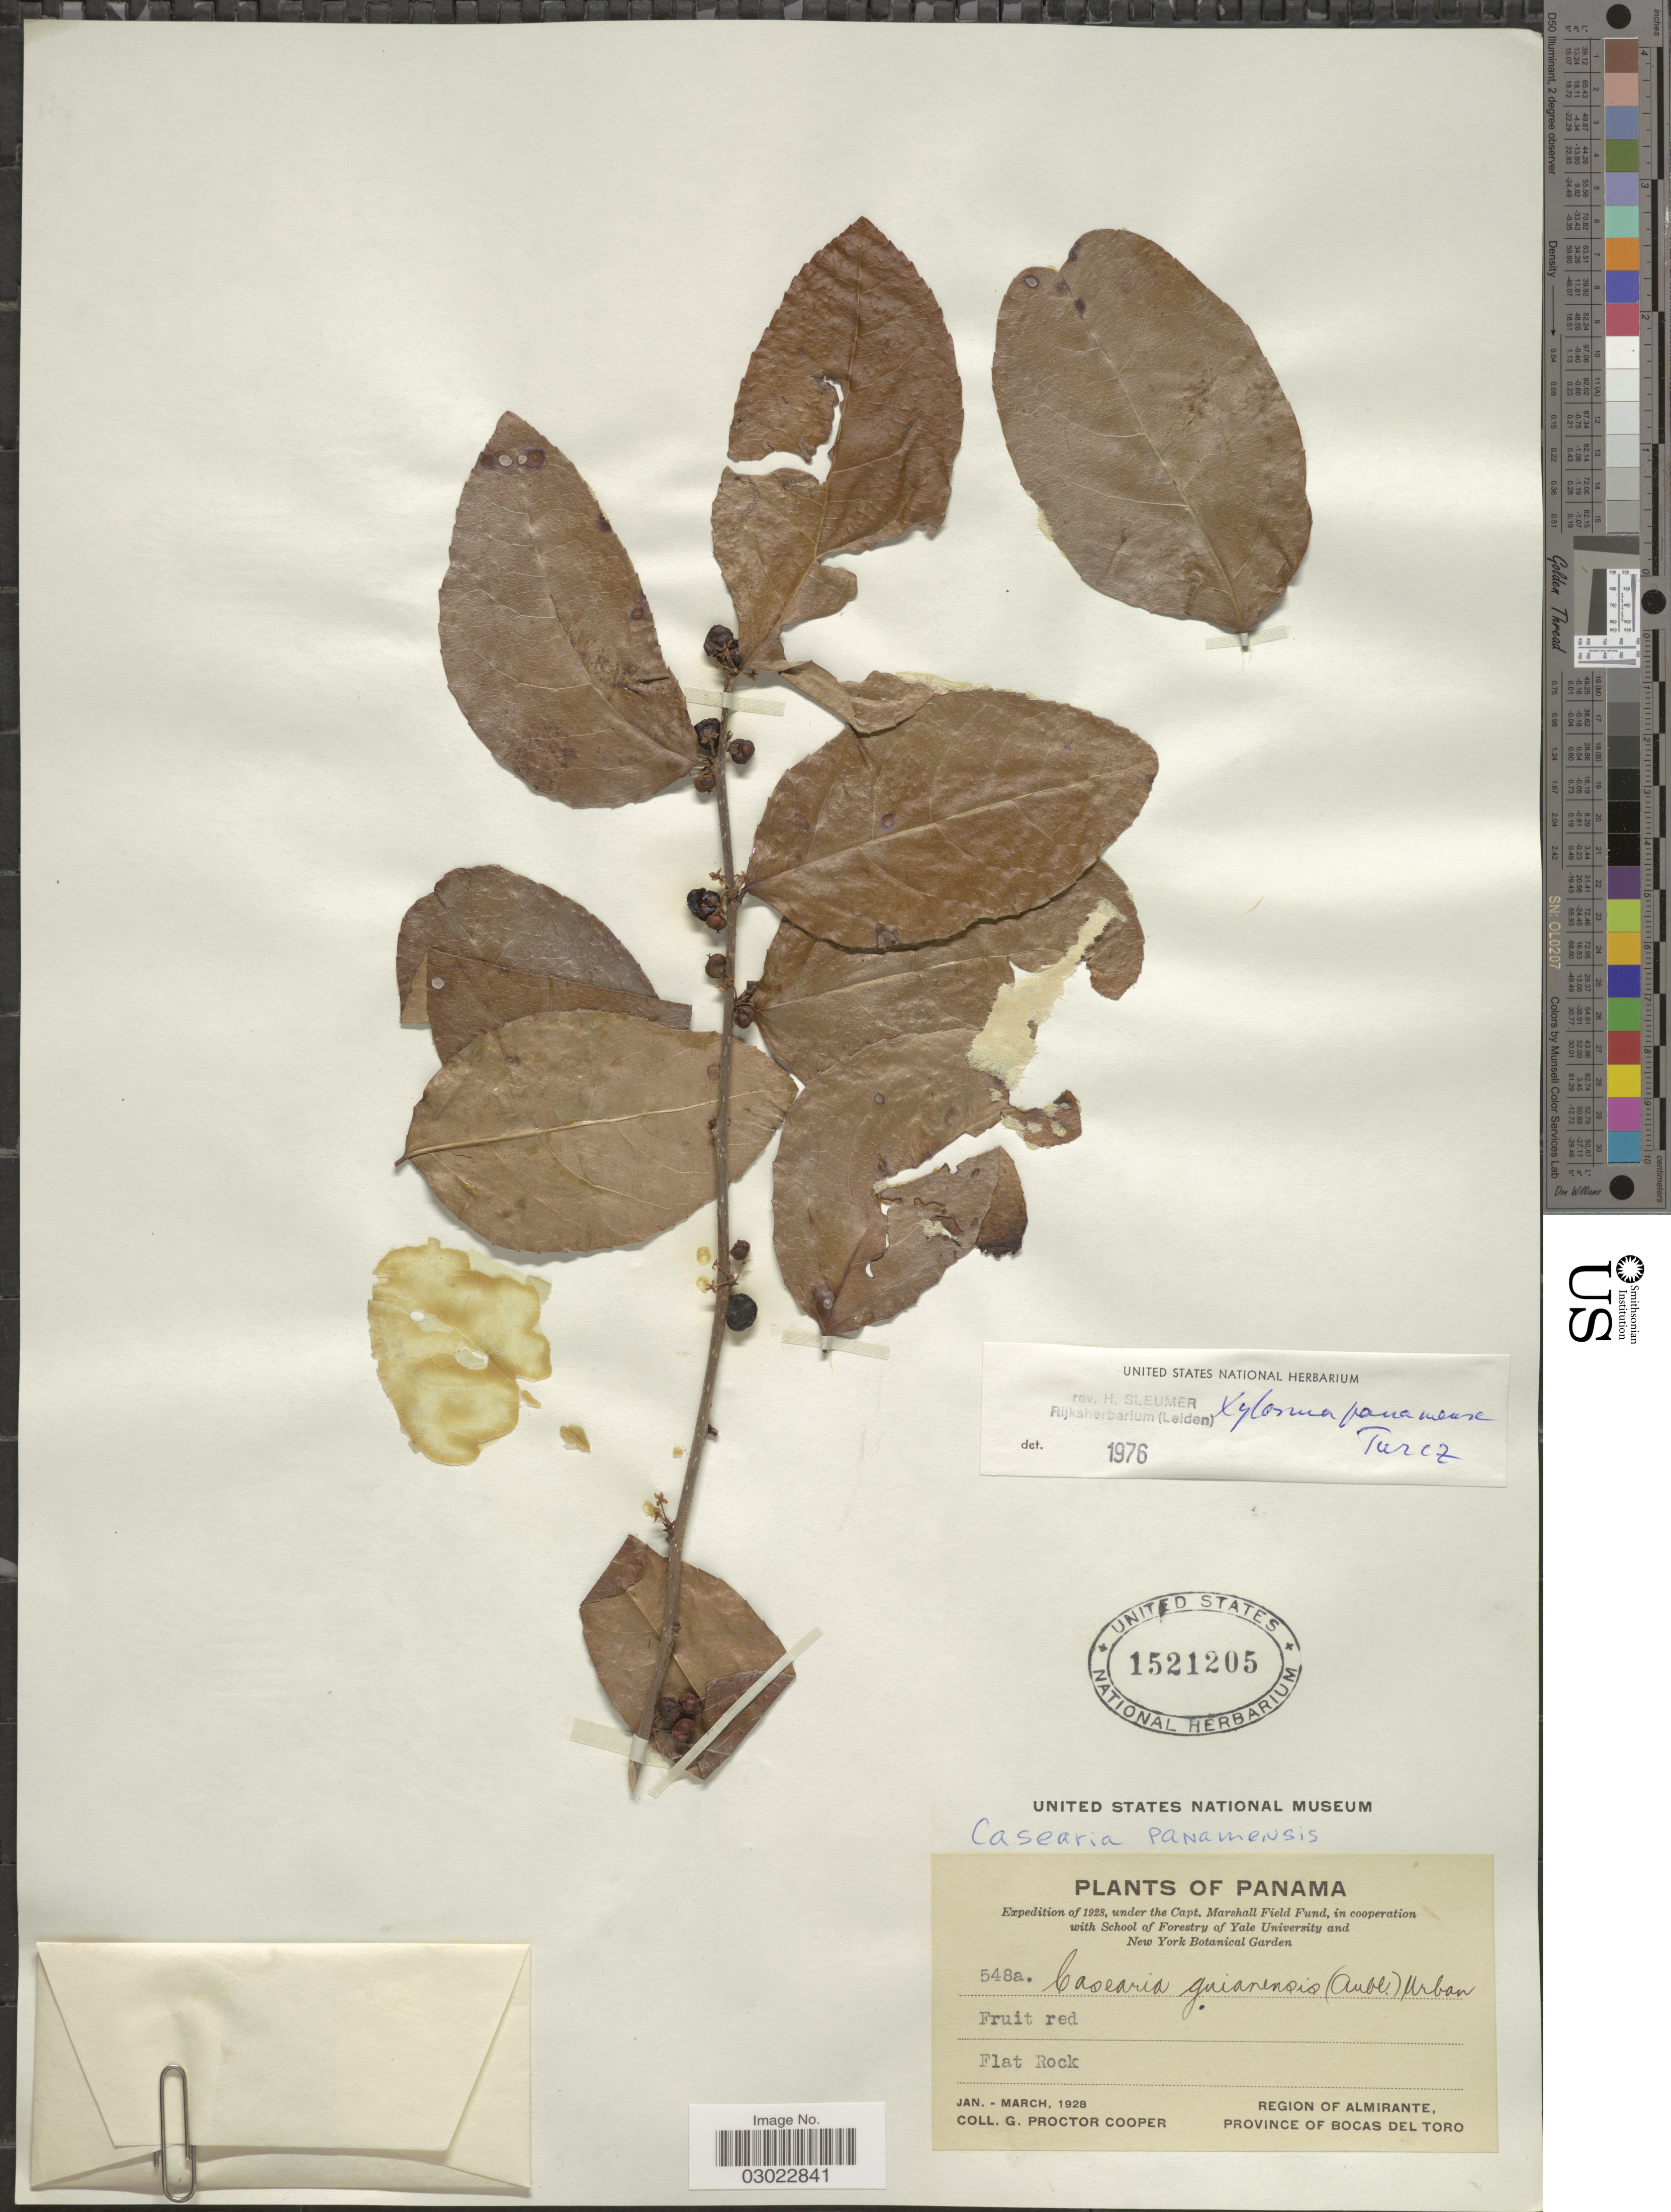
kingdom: Plantae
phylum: Tracheophyta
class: Magnoliopsida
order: Malpighiales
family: Salicaceae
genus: Xylosma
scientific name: Xylosma panamensis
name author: Turcz.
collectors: G. Cooper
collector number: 548a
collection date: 1928-01/1928-03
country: Panama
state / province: Bocas del Toro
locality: Region of Almirante.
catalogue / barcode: US 1521205